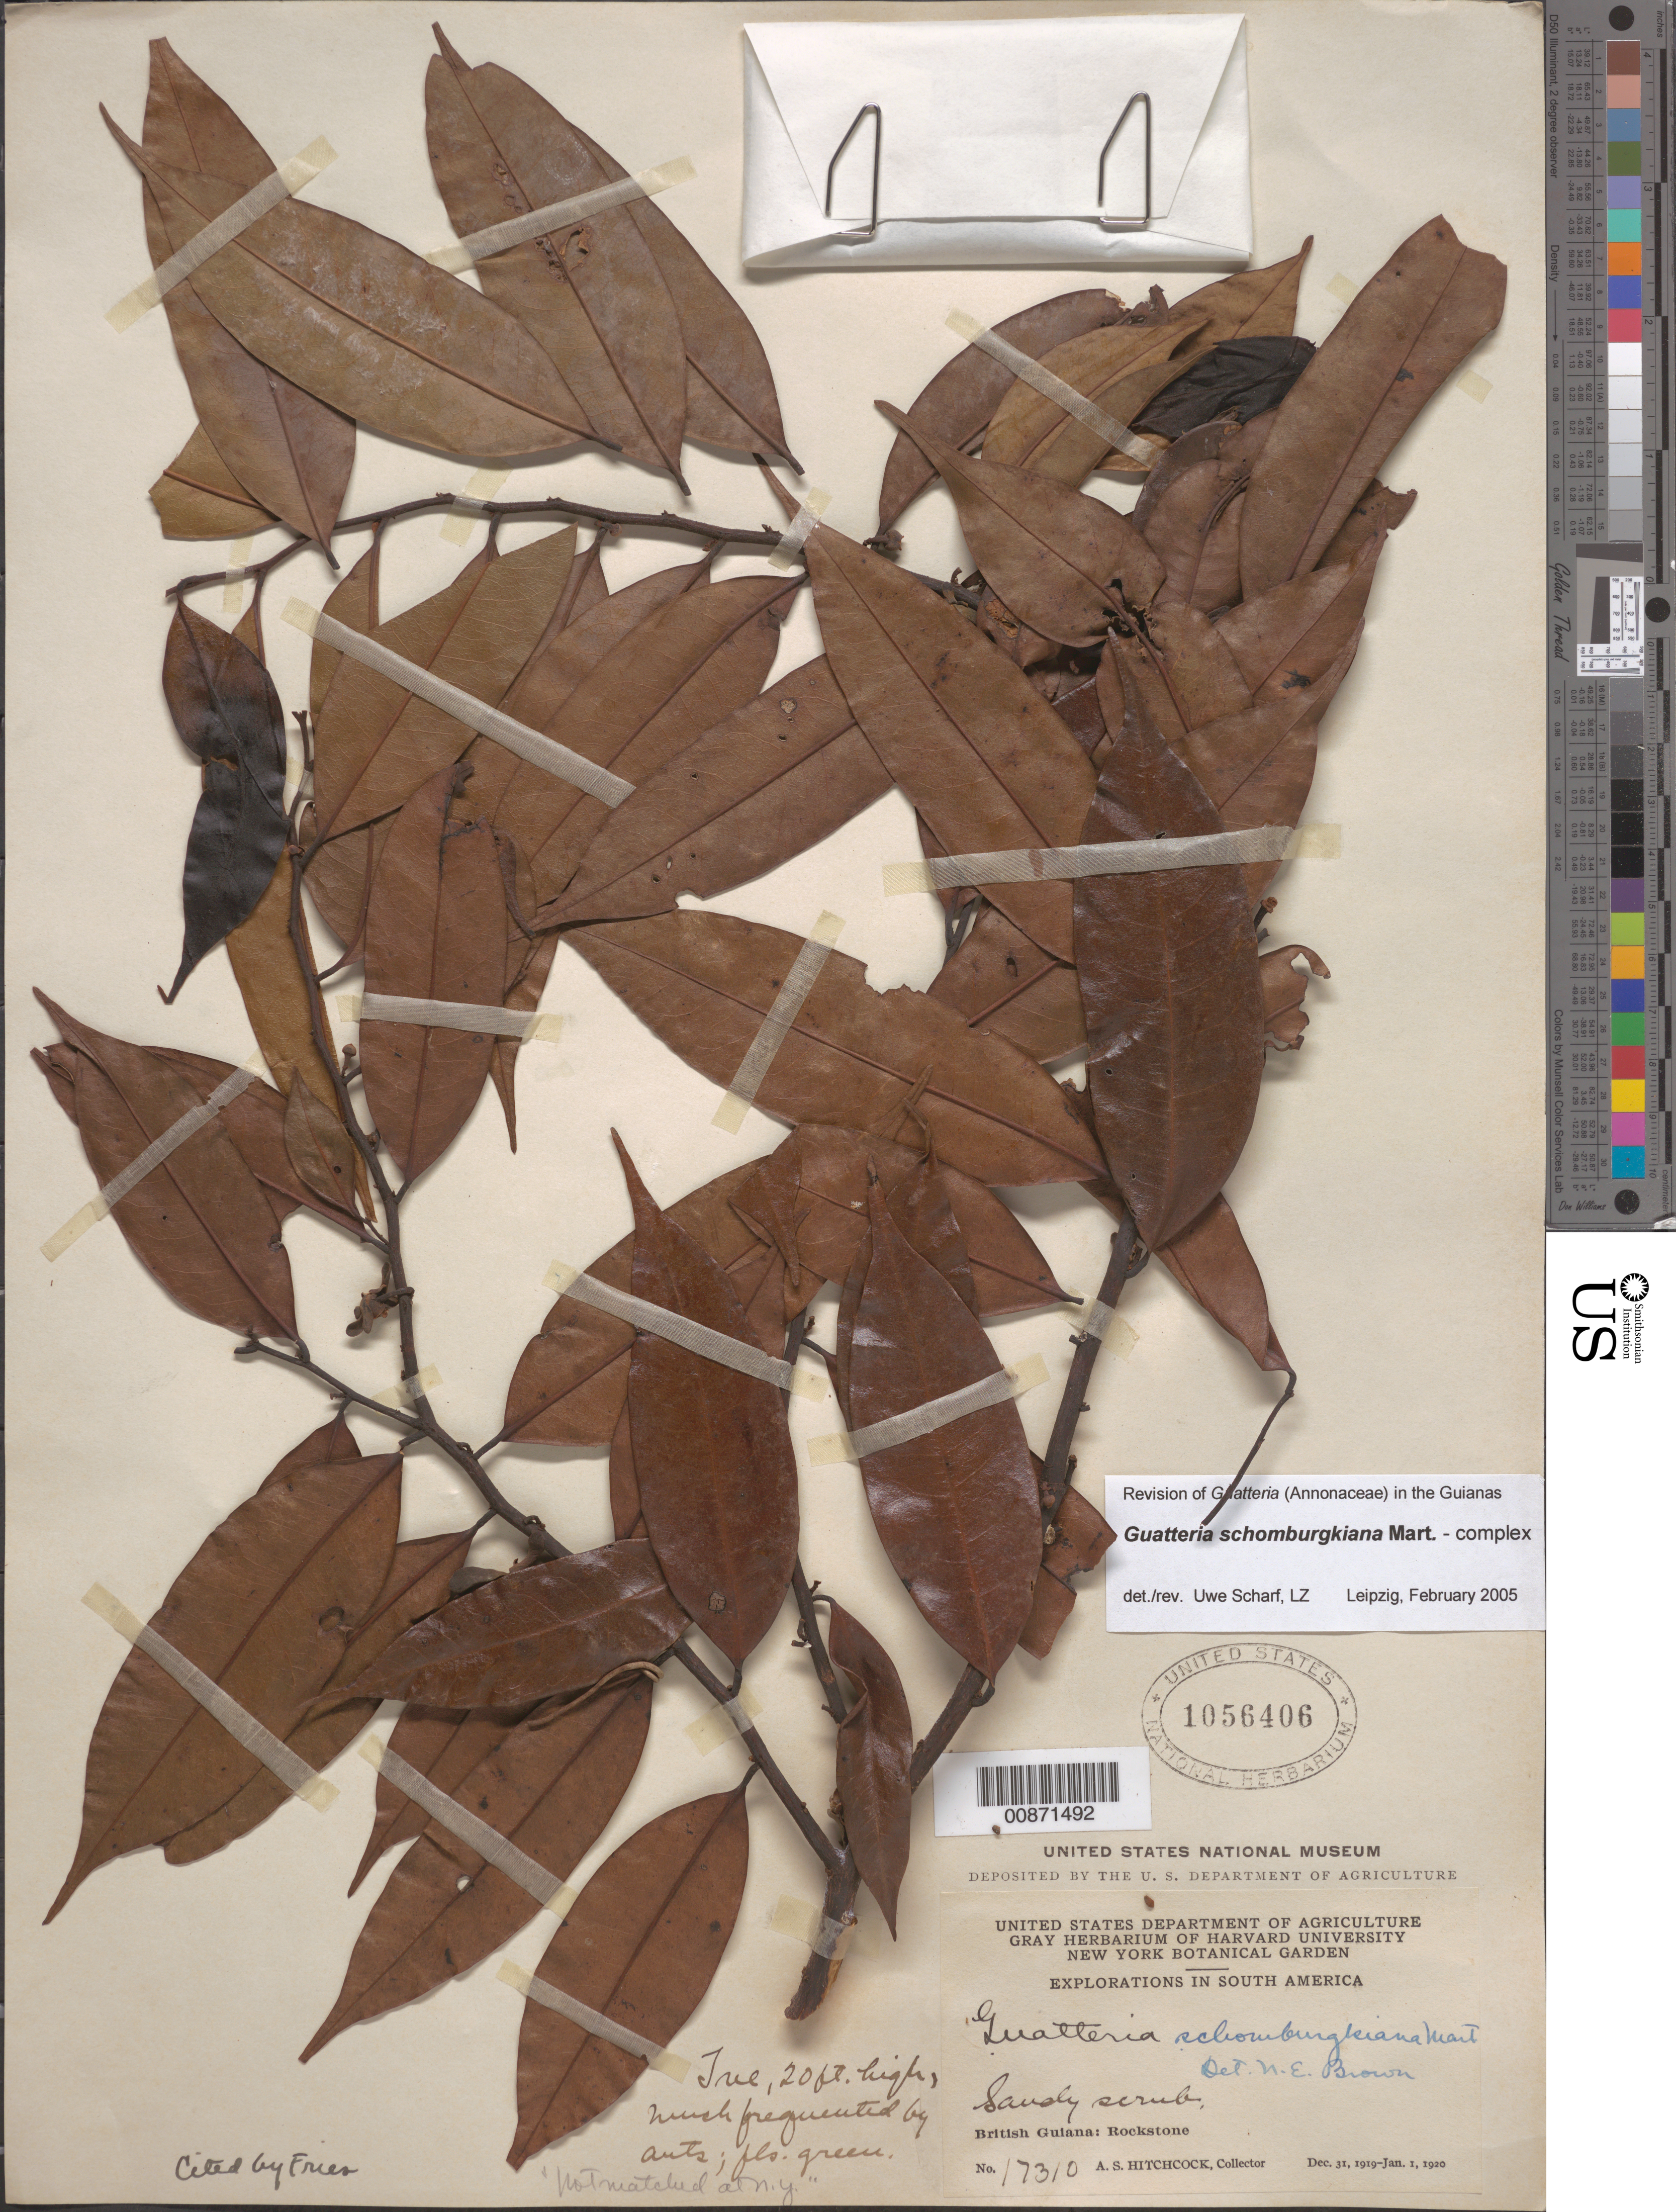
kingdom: Plantae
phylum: Tracheophyta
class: Magnoliopsida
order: Magnoliales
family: Annonaceae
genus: Guatteria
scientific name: Guatteria schomburgkiana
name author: Mart.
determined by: Scharf, U.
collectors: A. S. Hitchcock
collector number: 17310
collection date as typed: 31-Dec-19 to 1-Jan-20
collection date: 1919-12-31/1920-01-01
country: Guyana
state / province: U. Demerara-Berbice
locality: Rockstone, on the Essequibo River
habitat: Sandy scrub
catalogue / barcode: US 1056406